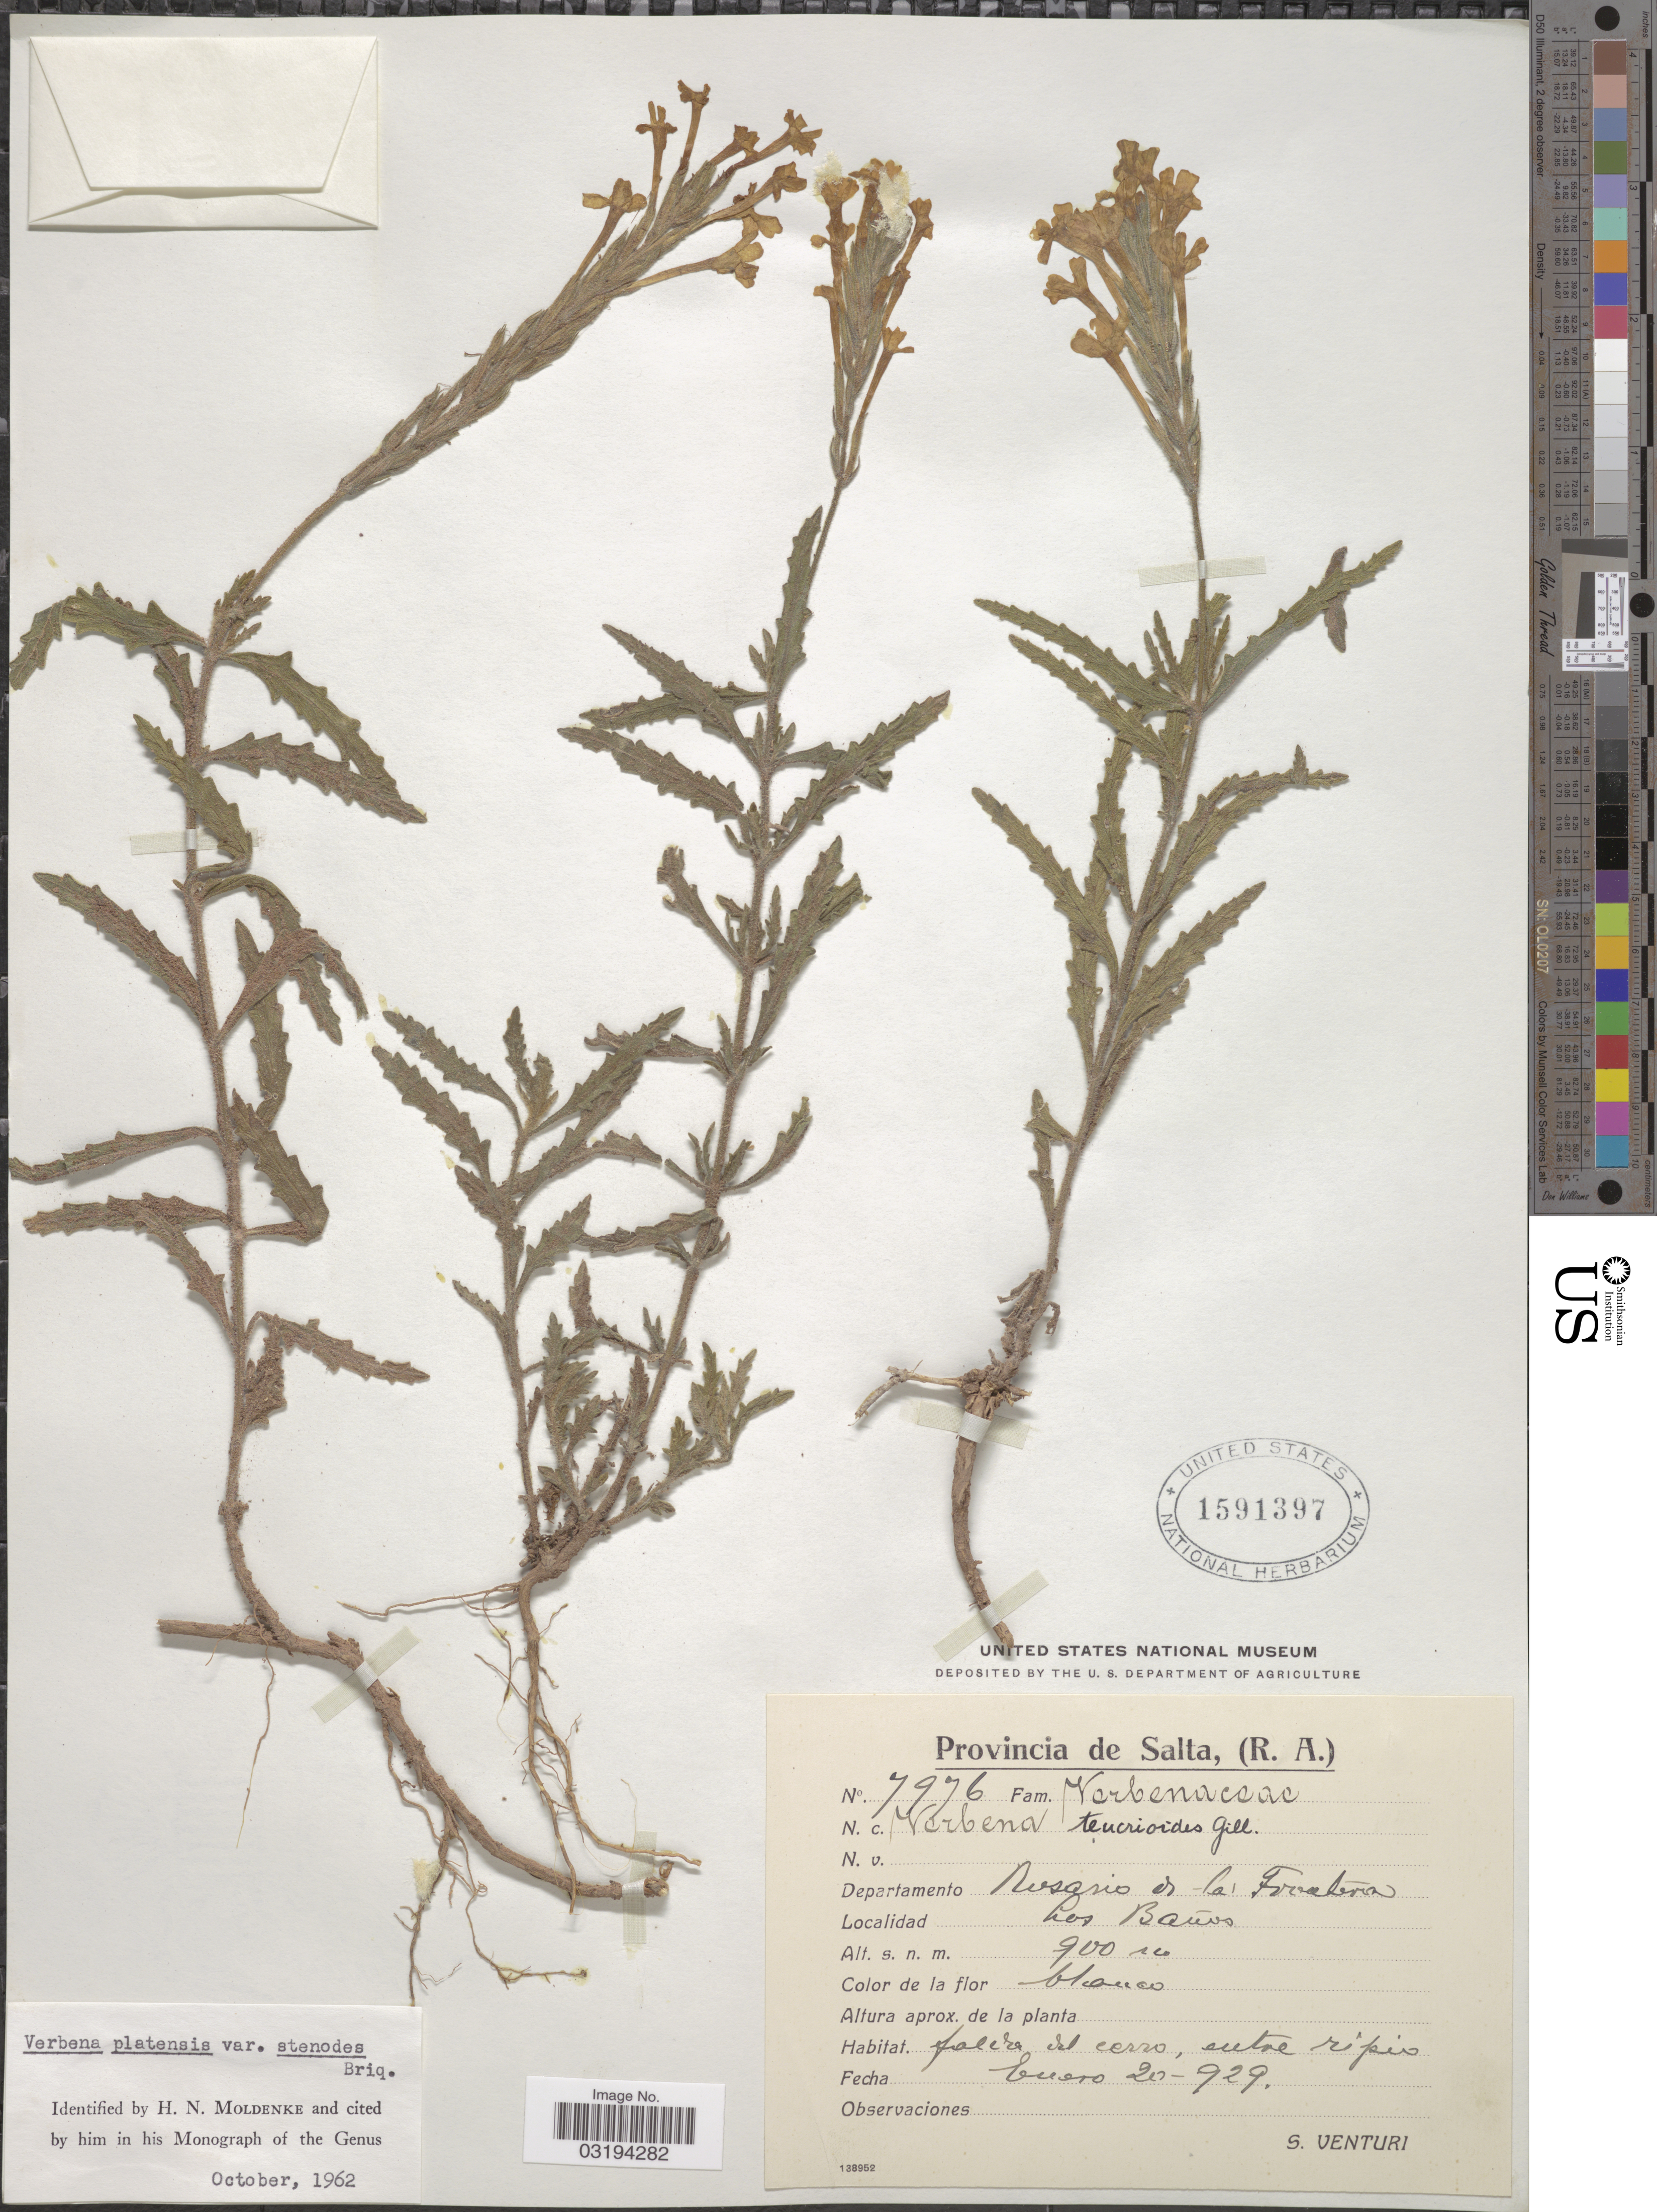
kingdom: Plantae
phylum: Tracheophyta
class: Magnoliopsida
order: Lamiales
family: Verbenaceae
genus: Verbena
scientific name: Verbena platensis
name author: Spreng.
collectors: S. Venturi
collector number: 7976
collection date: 1929-01-20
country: Argentina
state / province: Salta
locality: Departamento Rosario de la Frontera, Las Baños.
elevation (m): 900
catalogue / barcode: US 1591397